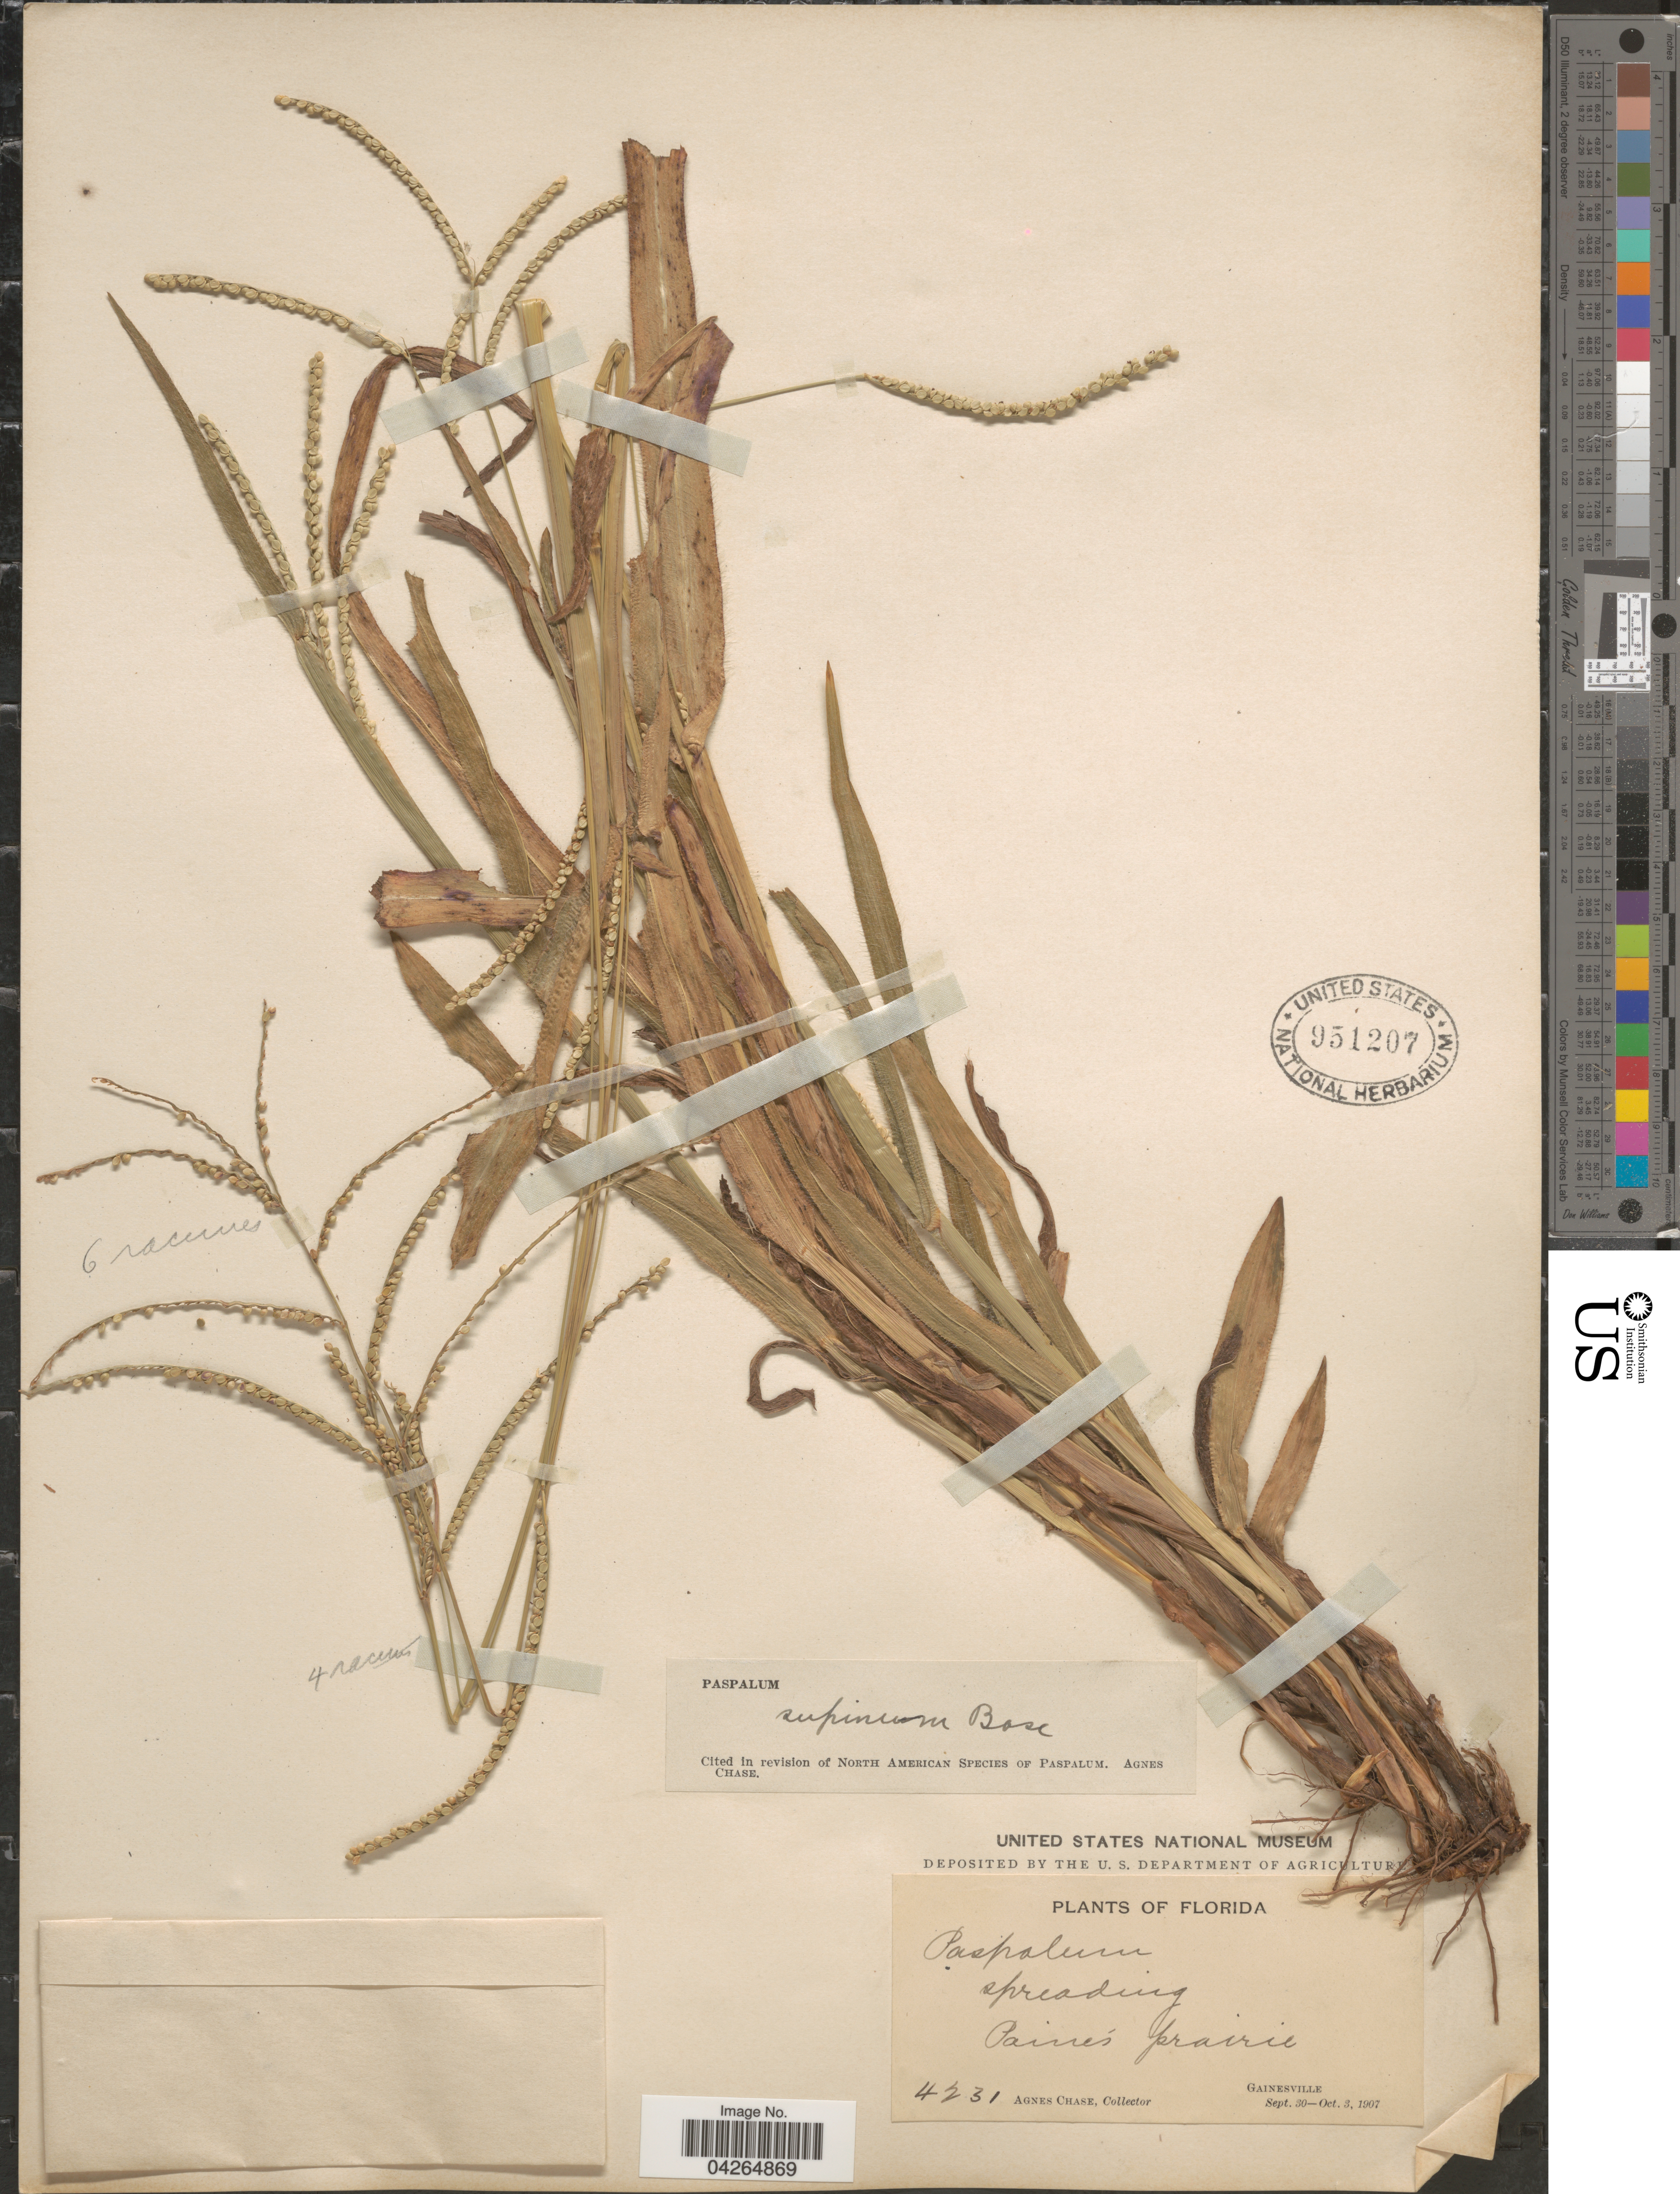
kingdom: Plantae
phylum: Tracheophyta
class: Liliopsida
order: Poales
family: Poaceae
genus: Paspalum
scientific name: Paspalum setaceum var. supinum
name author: (Bosc ex Poir.) Trin.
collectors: A. Chase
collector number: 4231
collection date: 1907-09-30/1907-10-03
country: United States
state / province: Florida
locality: Paine's prairie. Gainesville.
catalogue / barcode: US 951207